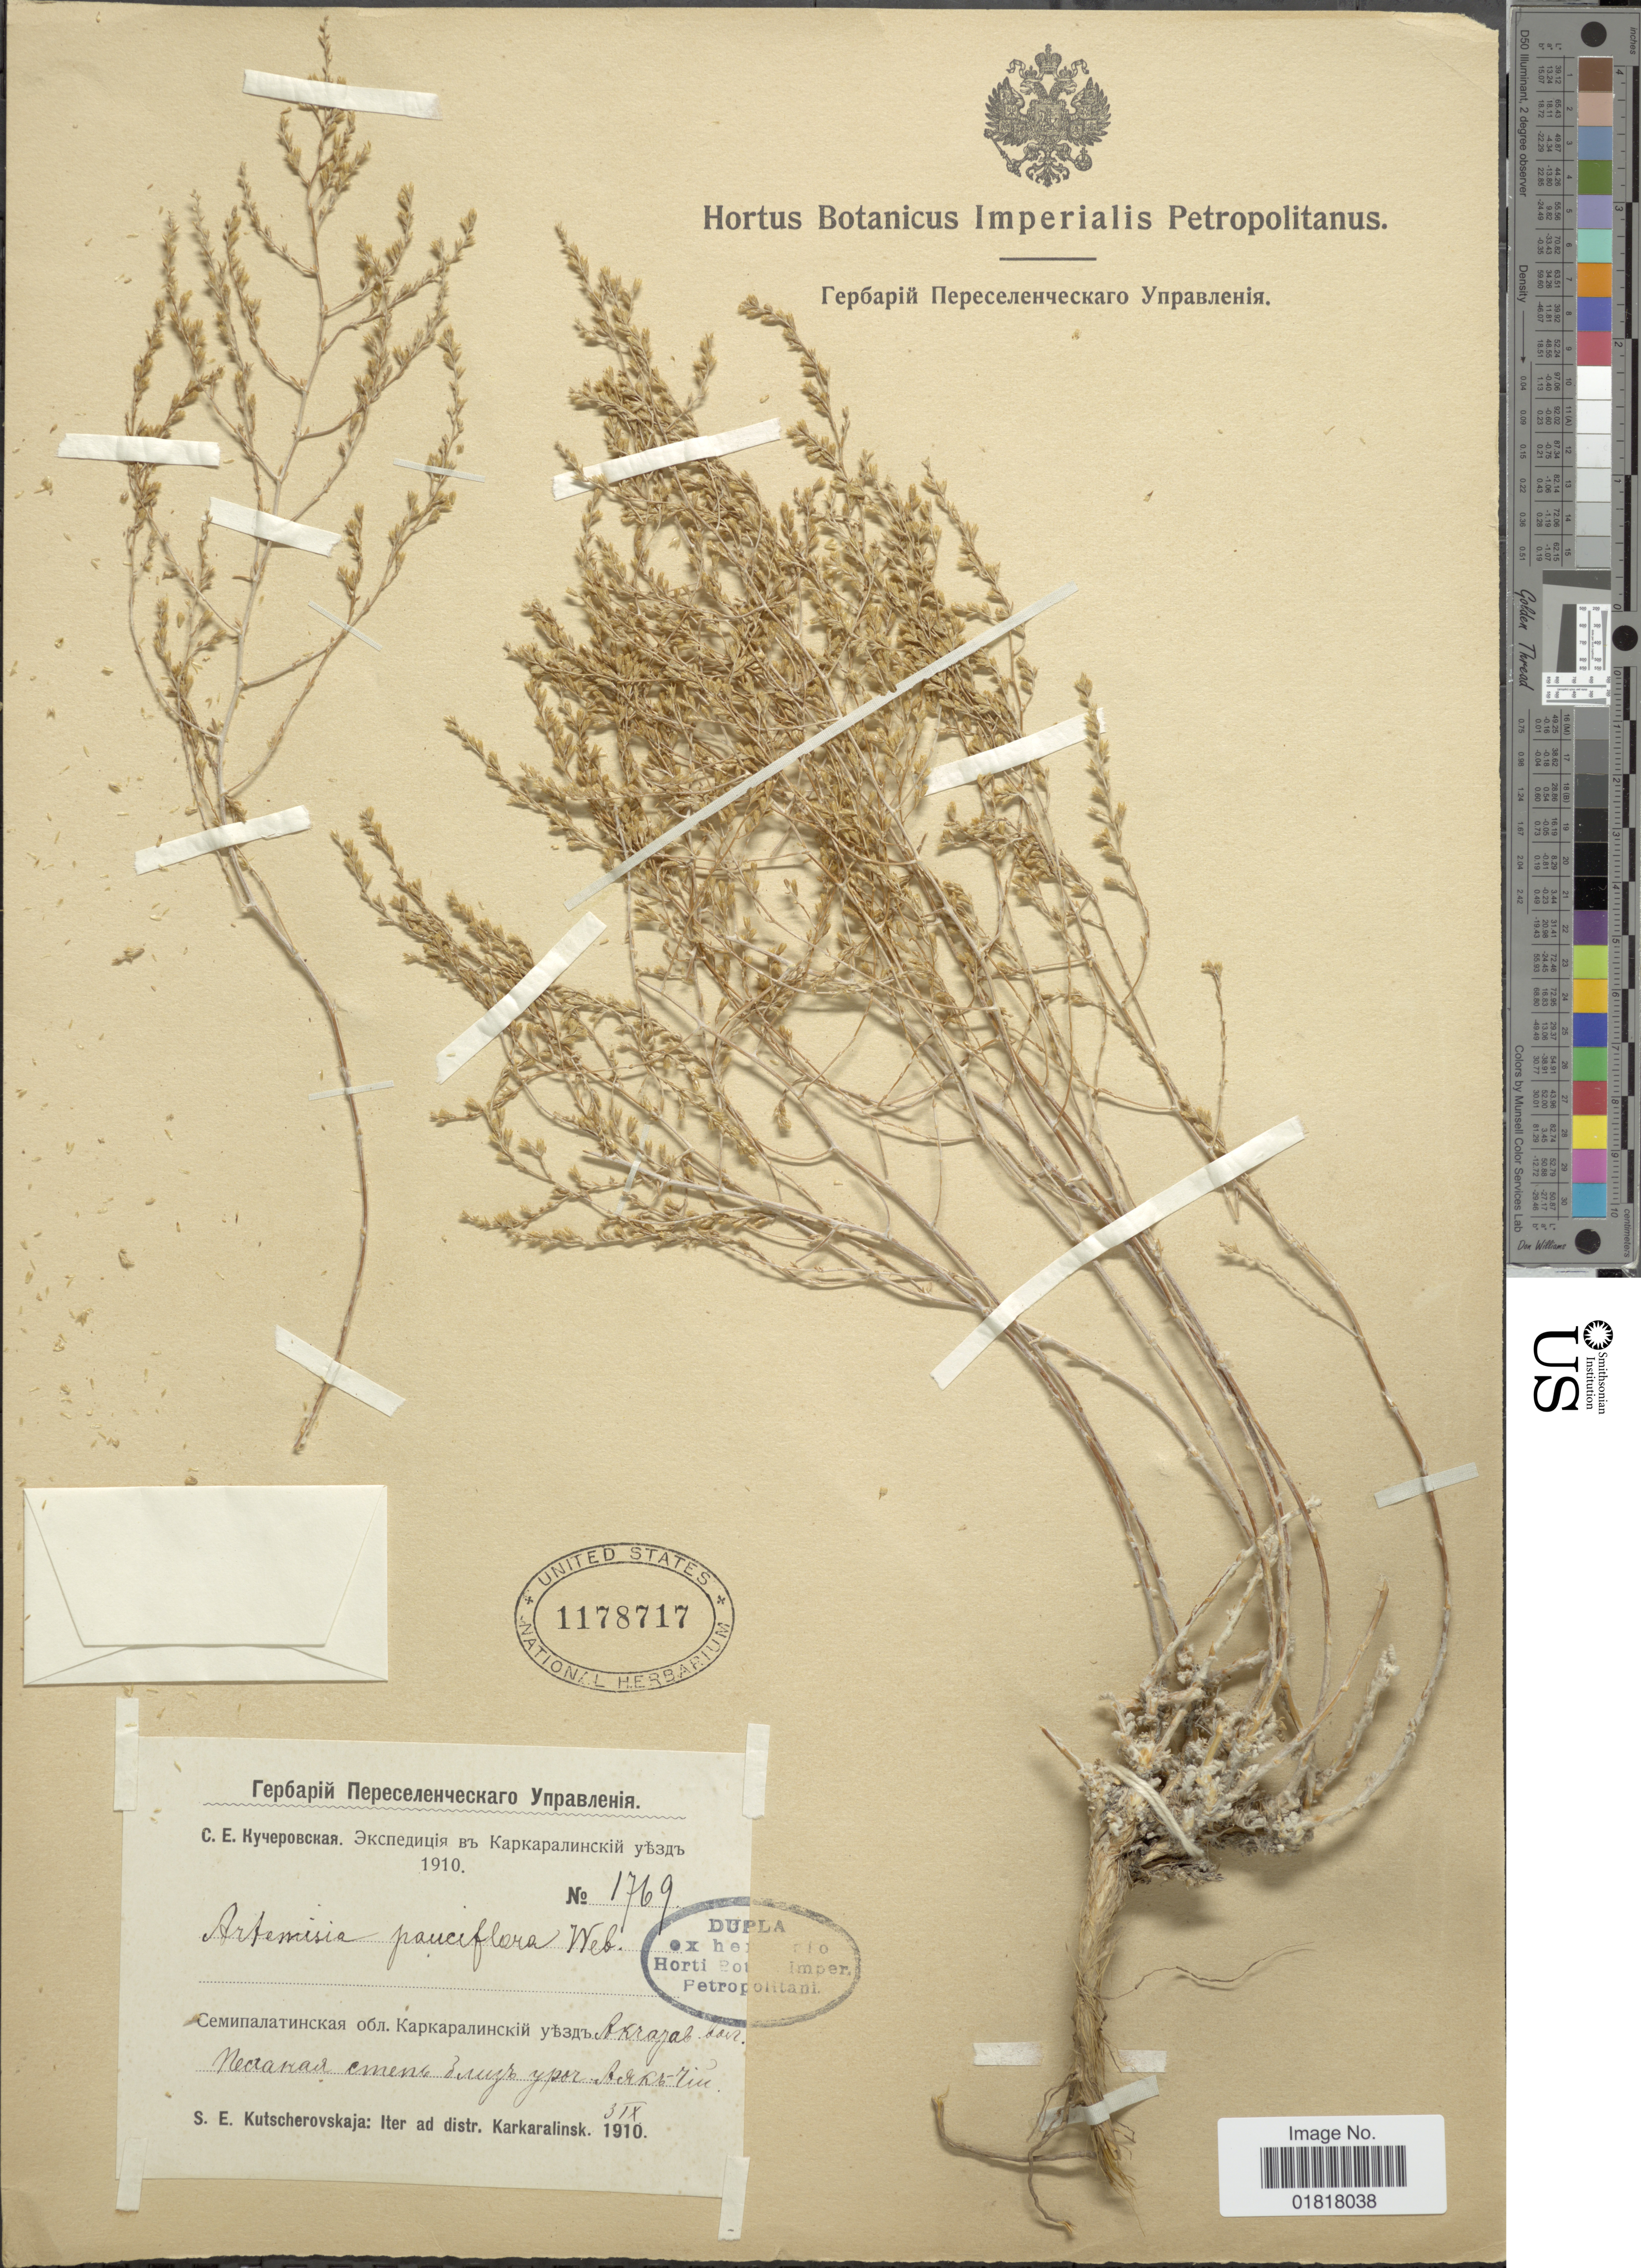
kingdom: Plantae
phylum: Tracheophyta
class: Magnoliopsida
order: Asterales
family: Asteraceae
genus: Artemisia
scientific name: Artemisia pauciflora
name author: G.H. Weber ex Stechm.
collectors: S. Kutscherovskaja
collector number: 1769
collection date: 1910-09-03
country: Kazakhstan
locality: Distr. Karkaralinsk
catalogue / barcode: US 1178717